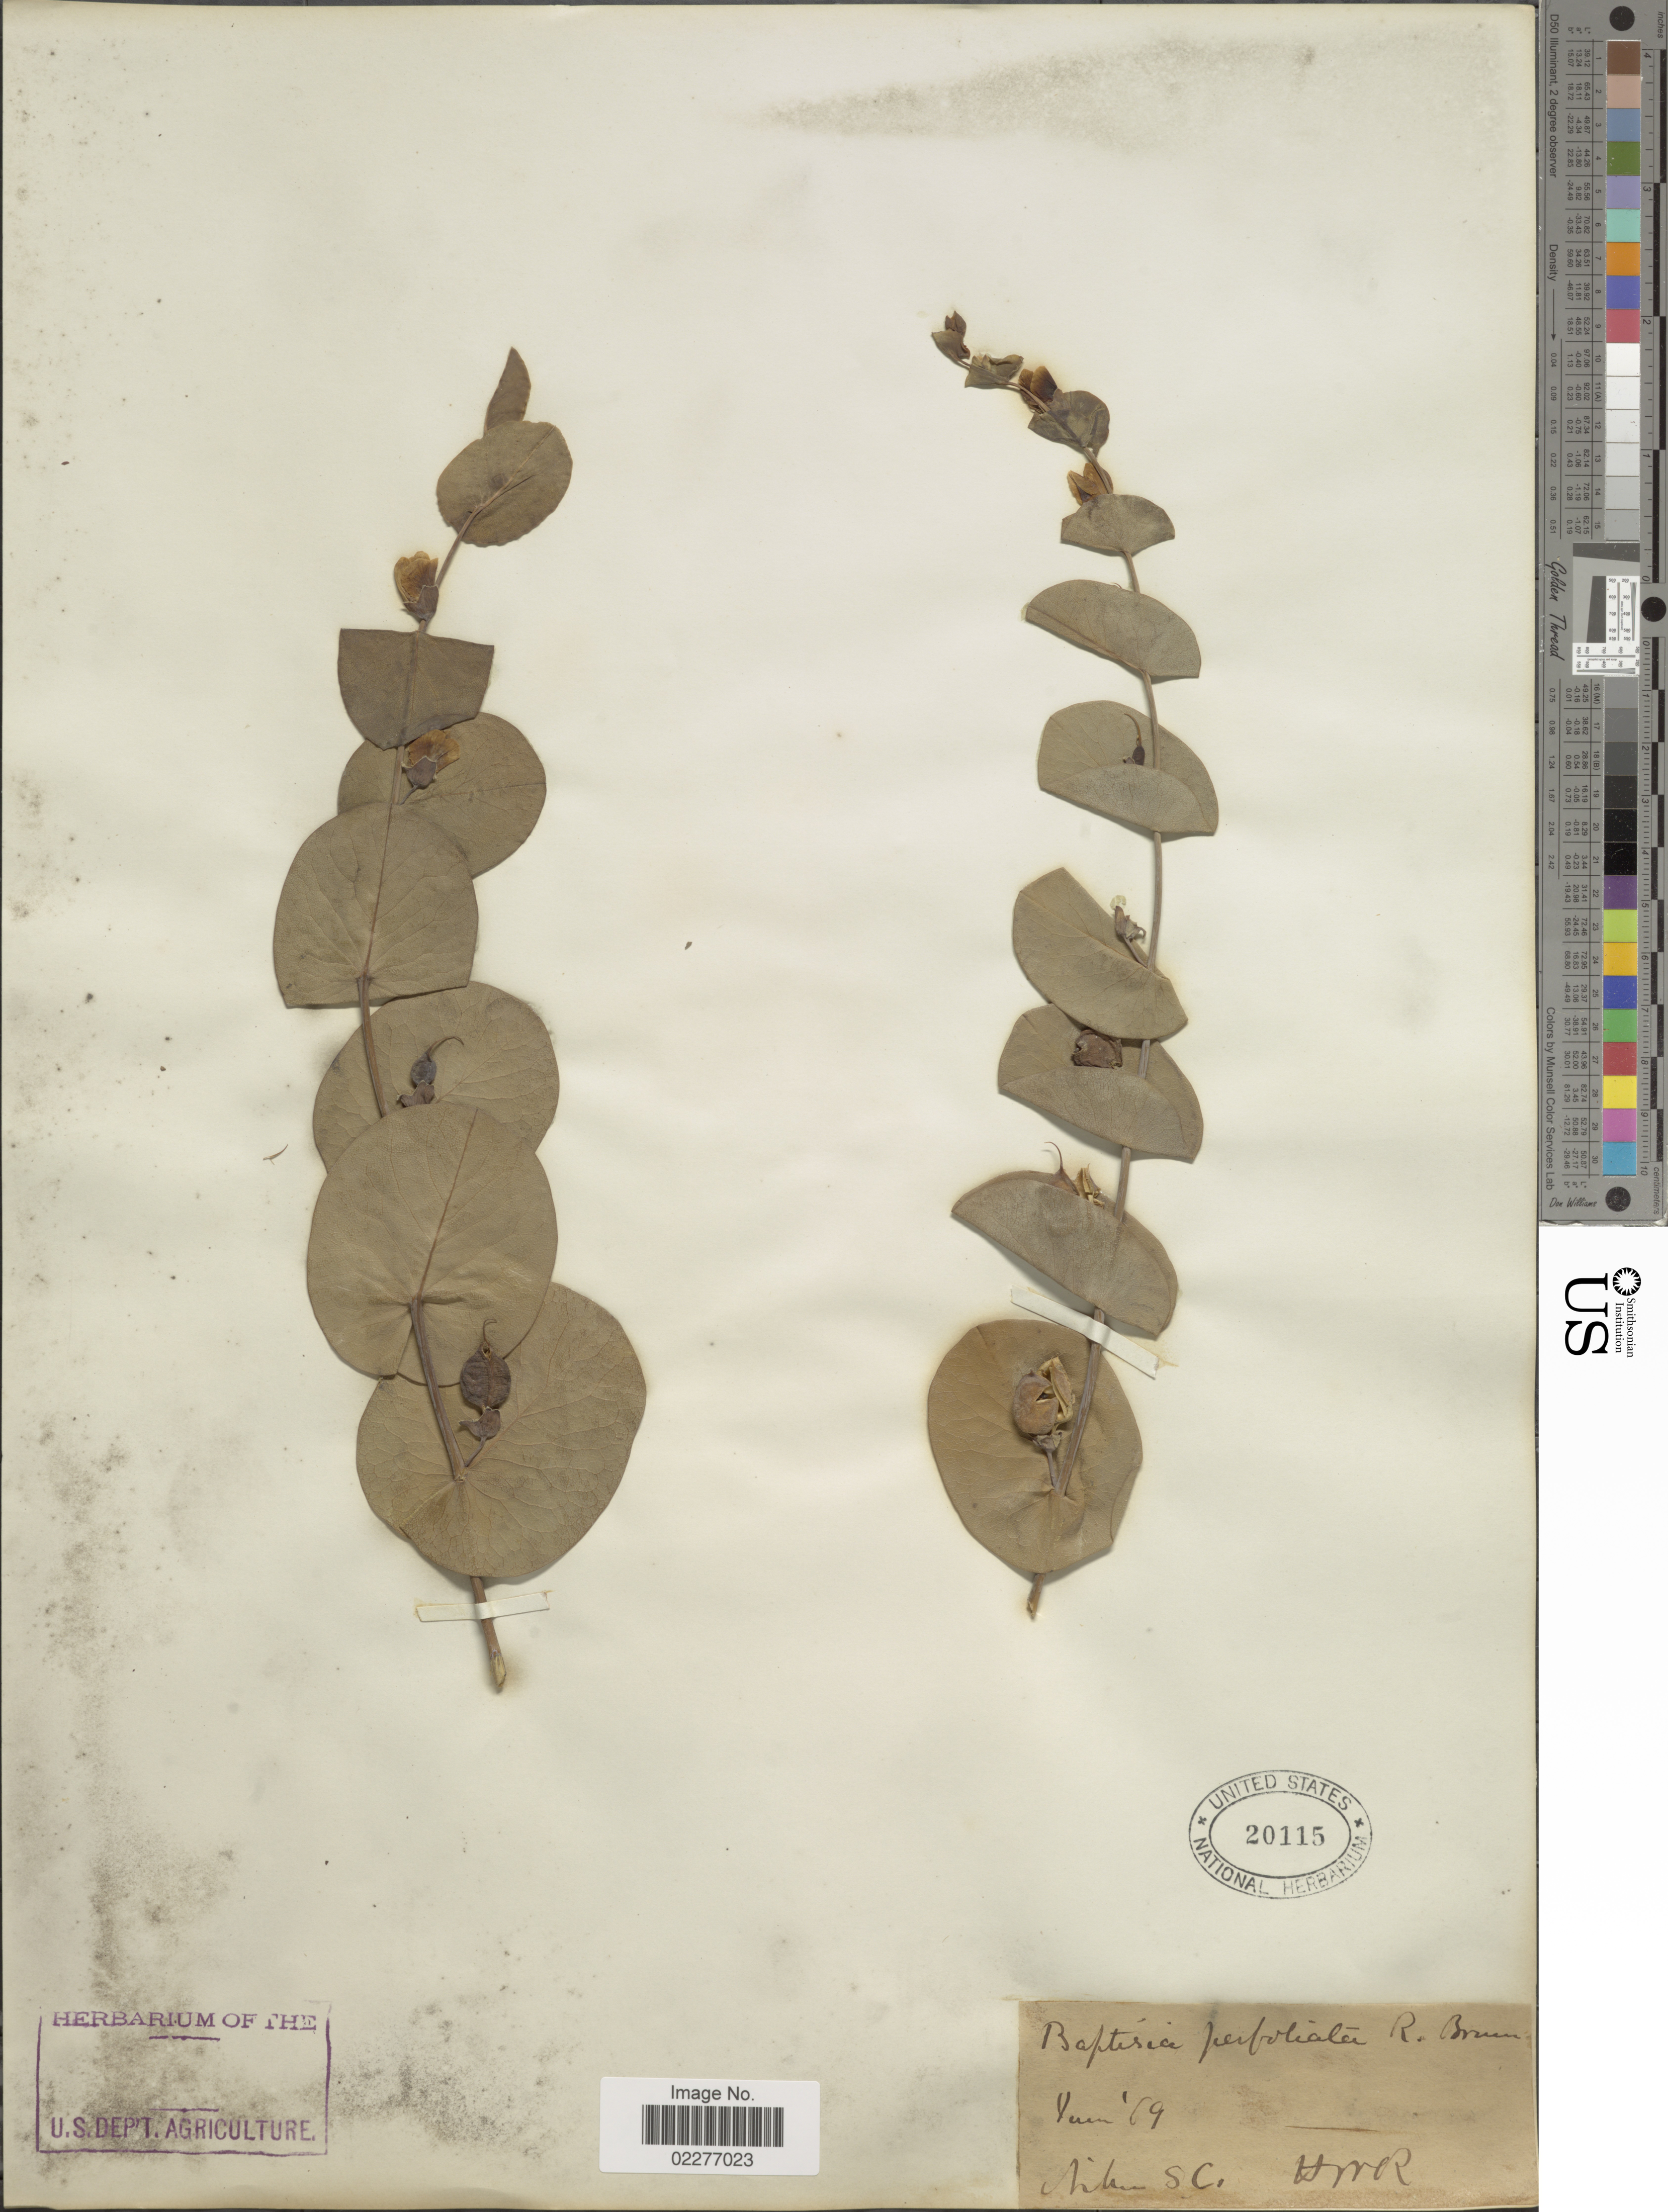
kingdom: Plantae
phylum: Tracheophyta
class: Magnoliopsida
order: Fabales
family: Fabaceae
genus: Baptisia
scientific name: Baptisia perfoliata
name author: (L.) R. Br.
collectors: H. W. R.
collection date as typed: Transcribed d/m/y: /6/69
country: United States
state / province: South Carolina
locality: Aiken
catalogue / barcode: US 20115